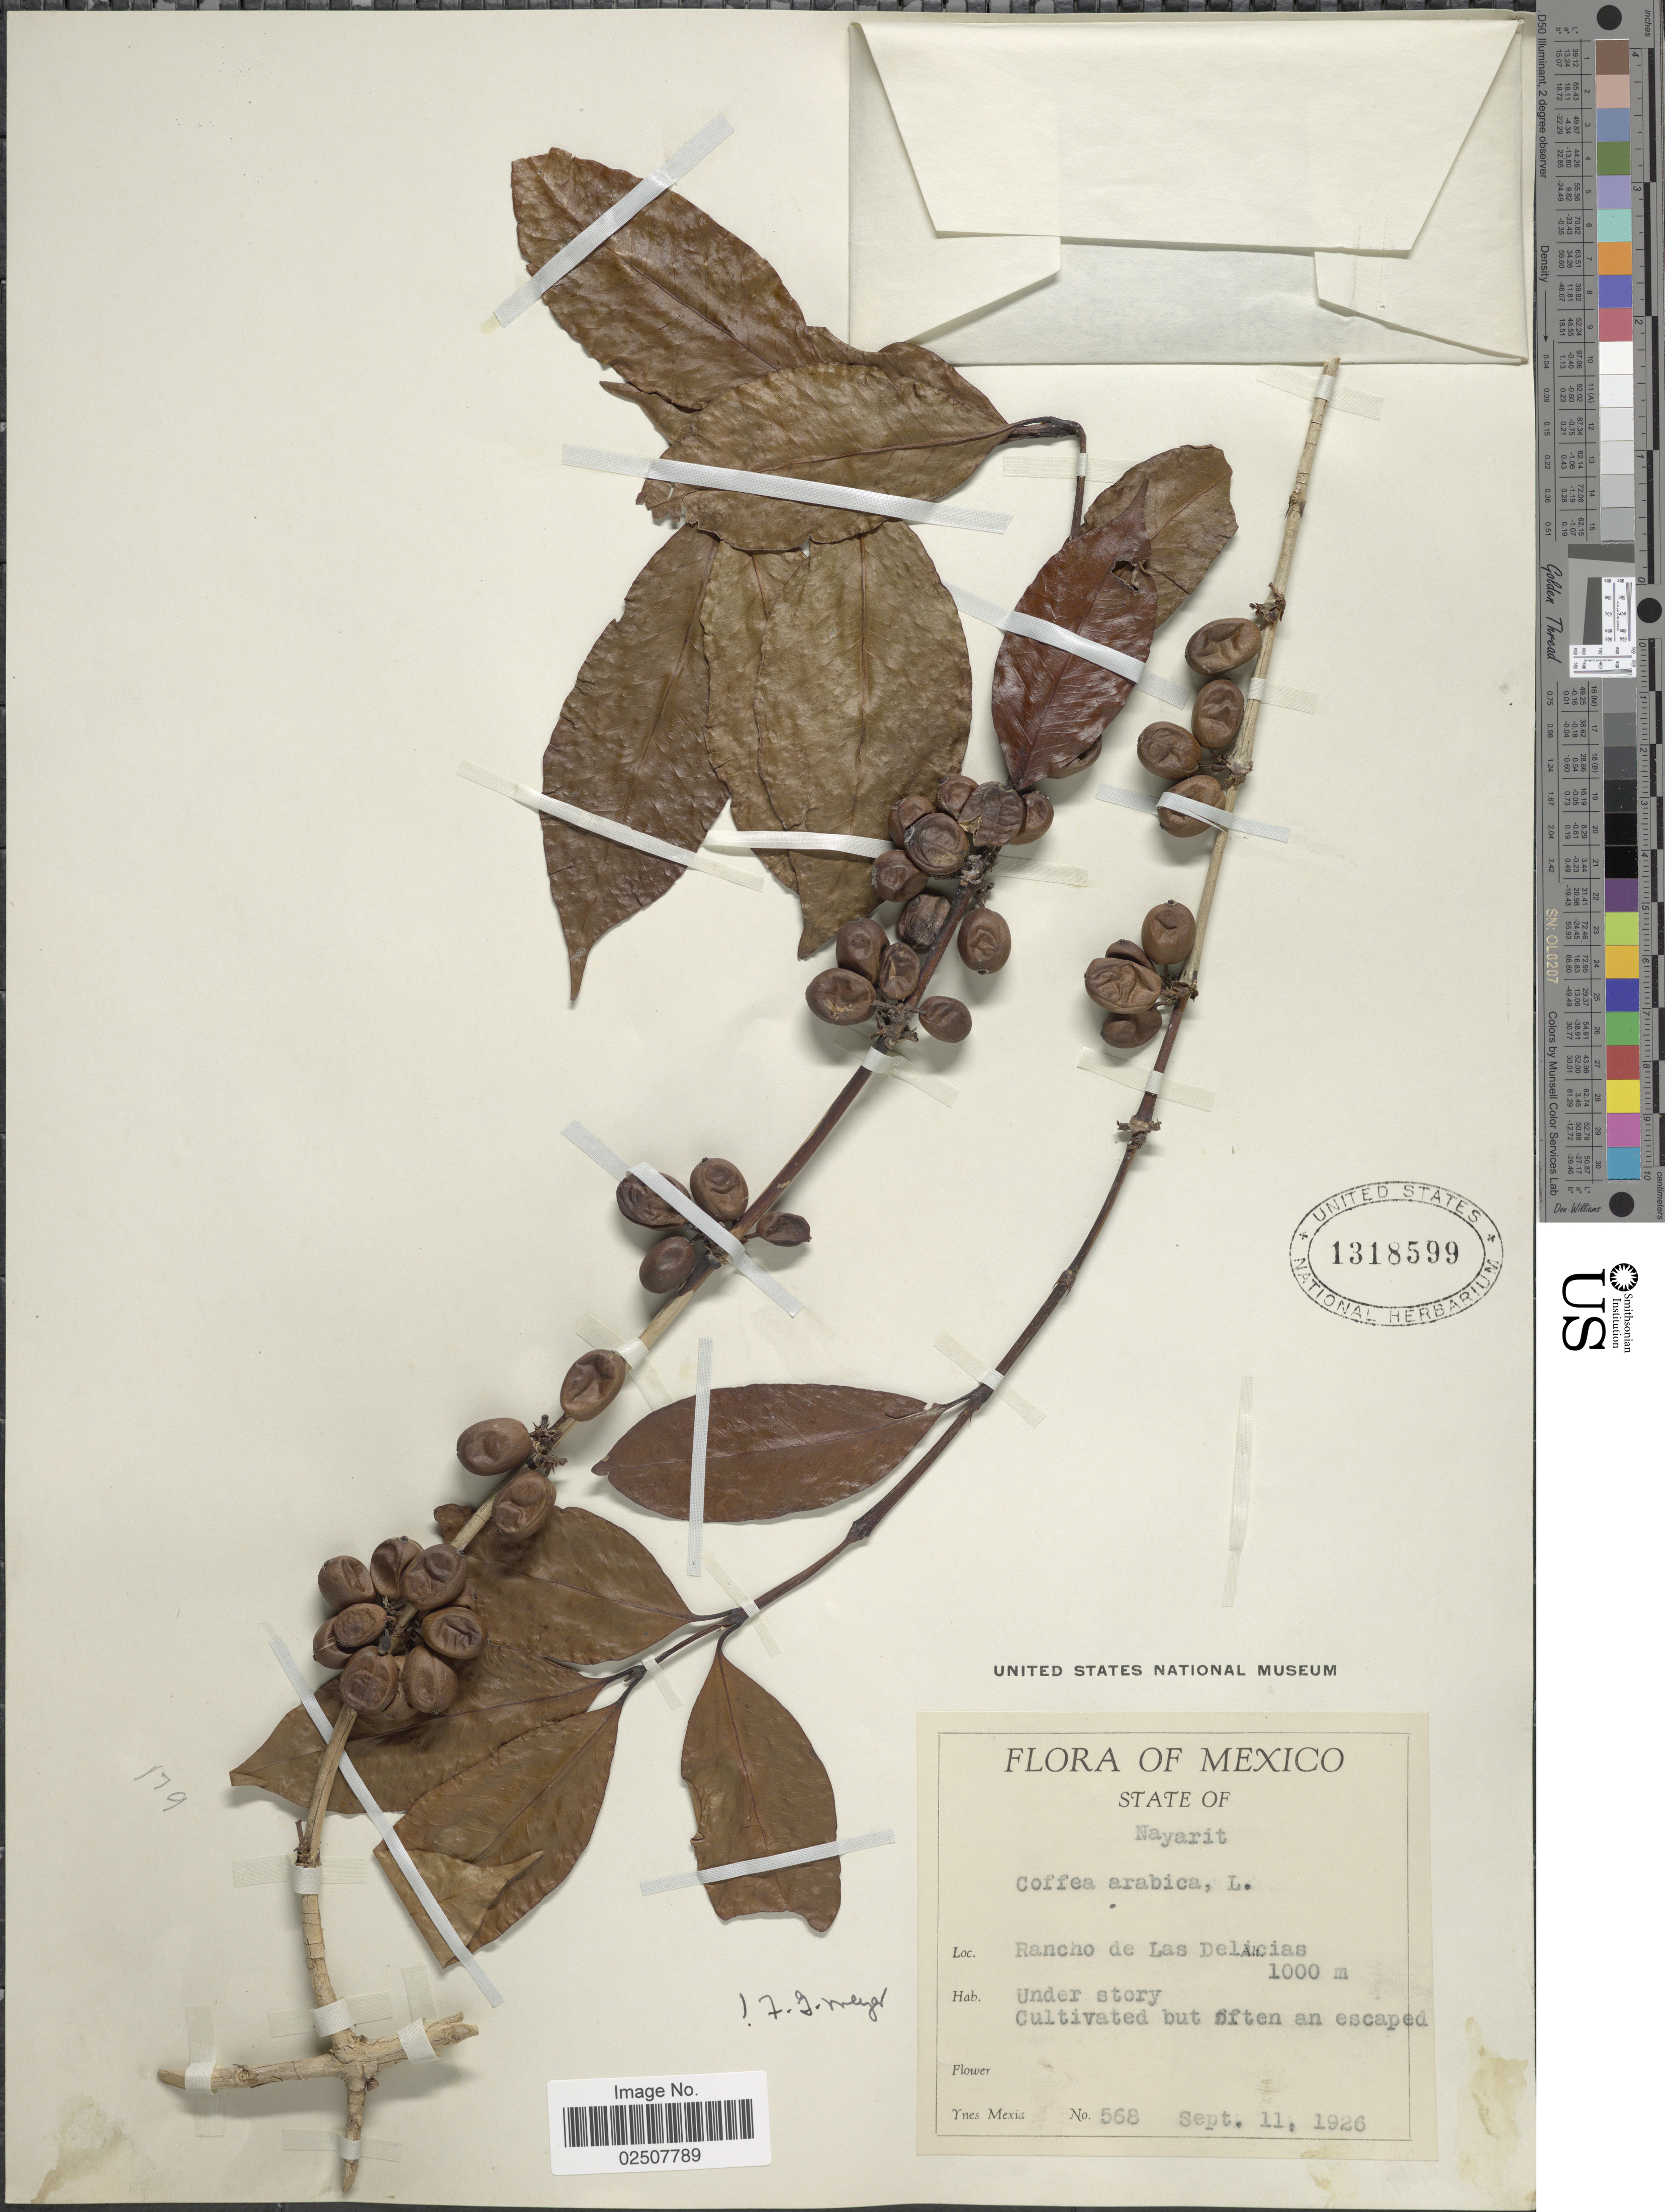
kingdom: Plantae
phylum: Tracheophyta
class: Magnoliopsida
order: Gentianales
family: Rubiaceae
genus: Coffea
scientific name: Coffea arabica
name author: L.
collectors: Y. Mexia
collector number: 568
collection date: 1926-09-11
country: Mexico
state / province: Nayarit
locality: Rancho de Las Delicias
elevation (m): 1000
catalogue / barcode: US 1318599